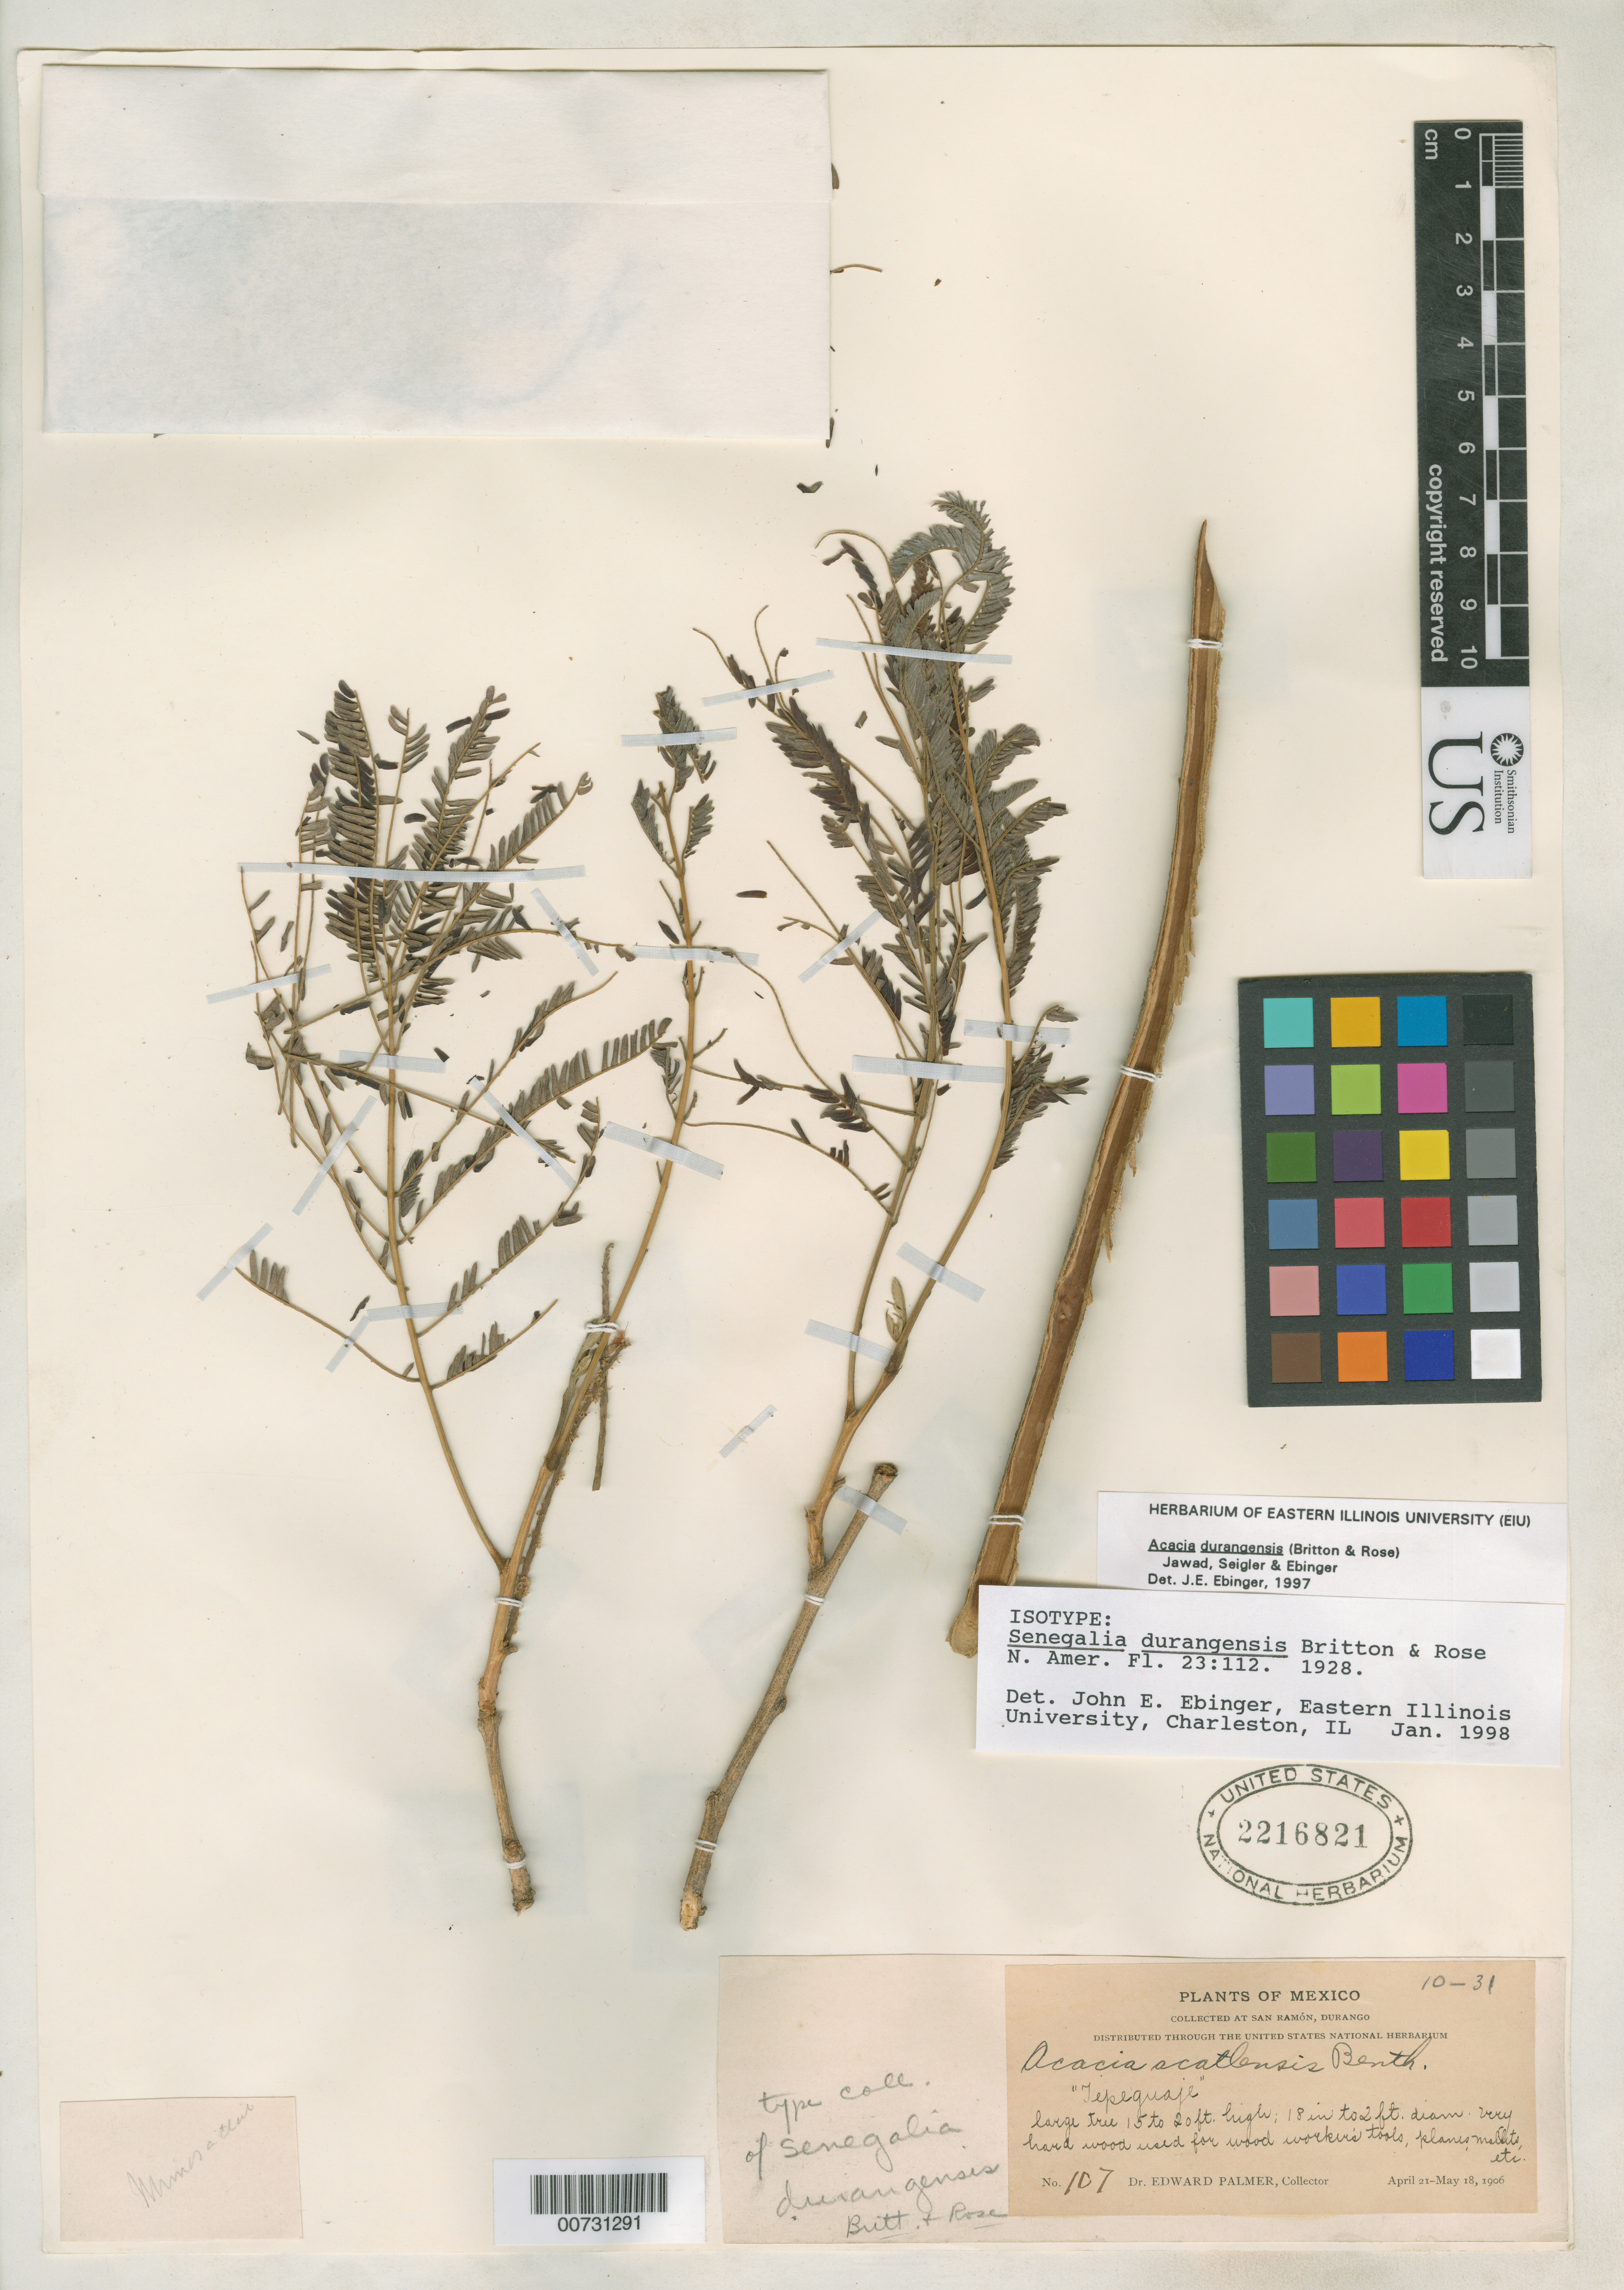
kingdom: Plantae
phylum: Tracheophyta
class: Magnoliopsida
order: Fabales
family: Fabaceae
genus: Senegalia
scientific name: Senegalia durangensis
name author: Britton & Rose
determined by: Ebinger, John E.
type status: Isotype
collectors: E. Palmer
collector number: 107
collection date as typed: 21 Apr 1906 to 18 May 1906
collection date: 1906-04-21/1906-05-18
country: Mexico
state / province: Durango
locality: Collected at San Ramón, Durango.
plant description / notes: Cited 2000 by Jawad et al., Ann. Missouri Bot. Gard. 87: 541.; Common name: "Tepequaje"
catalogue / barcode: US 2216821